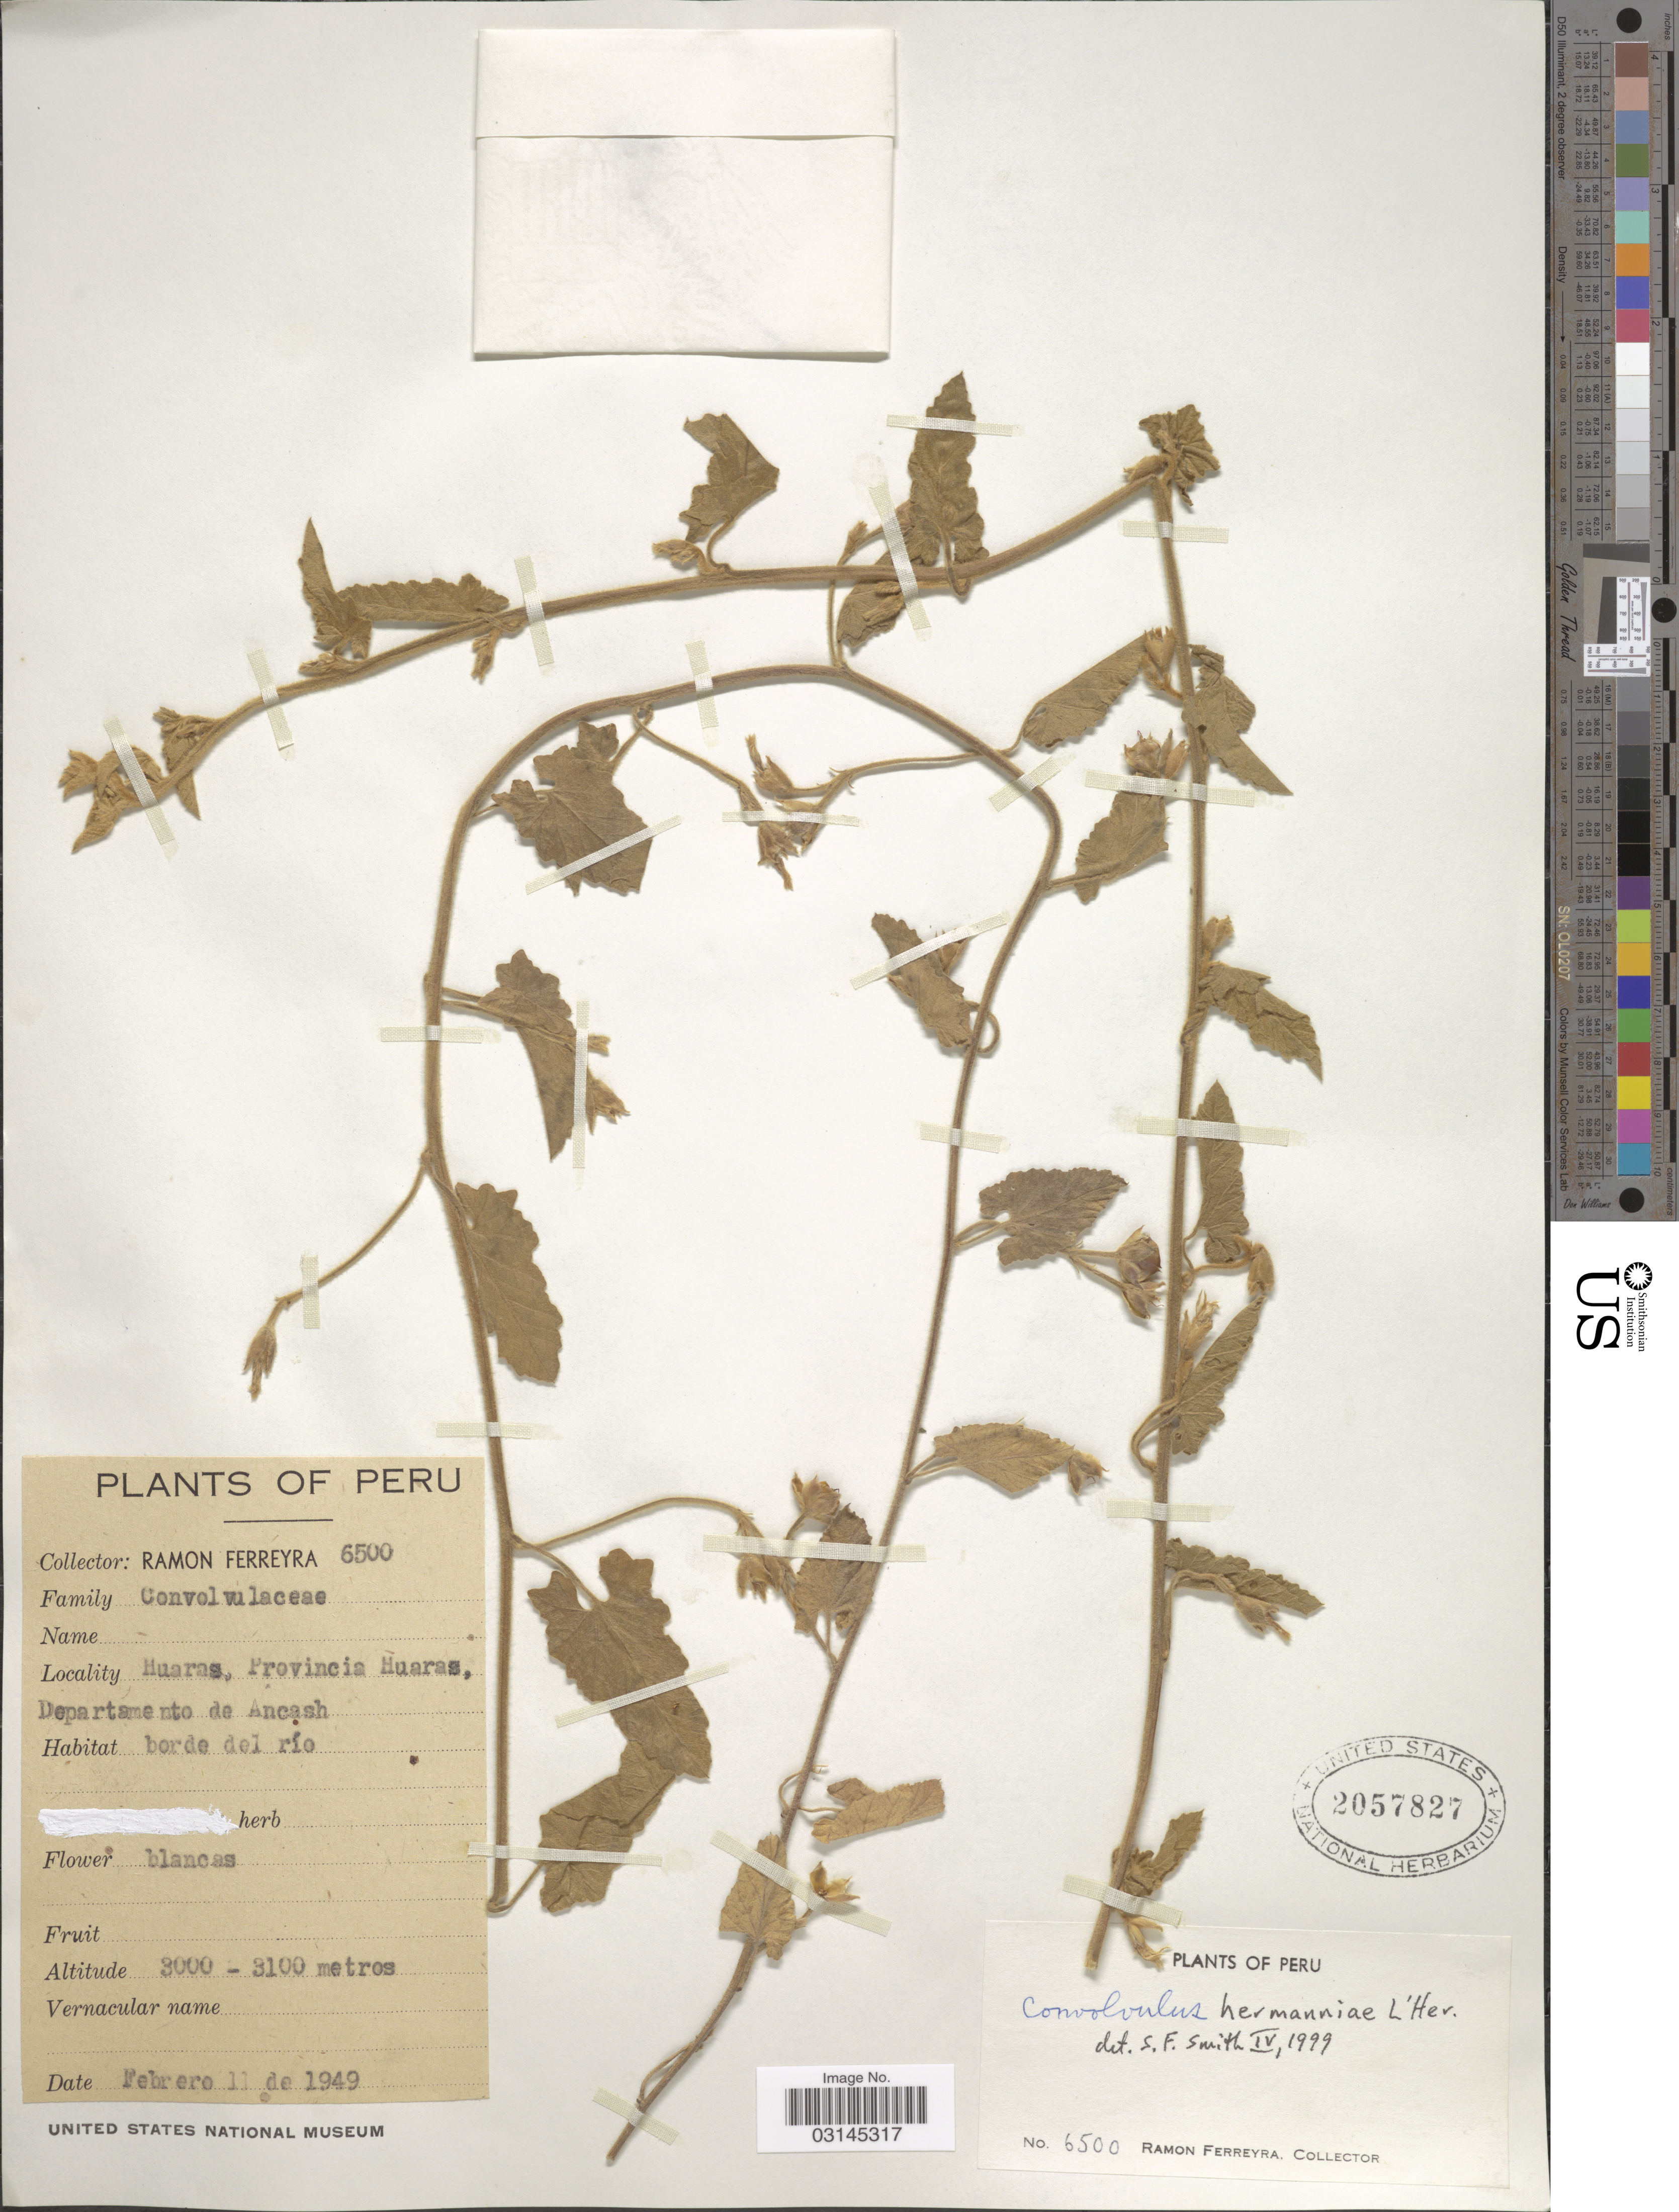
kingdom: Plantae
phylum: Tracheophyta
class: Magnoliopsida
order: Solanales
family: Convolvulaceae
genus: Convolvulus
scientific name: Convolvulus hermanniae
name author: L'Hér.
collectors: R. A. Ferreyra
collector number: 6500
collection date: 1949-02-11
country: Peru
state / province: Ancash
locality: Huaras, Provincia Huaras, Departamento de Ancash.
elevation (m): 3000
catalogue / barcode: US 2057827